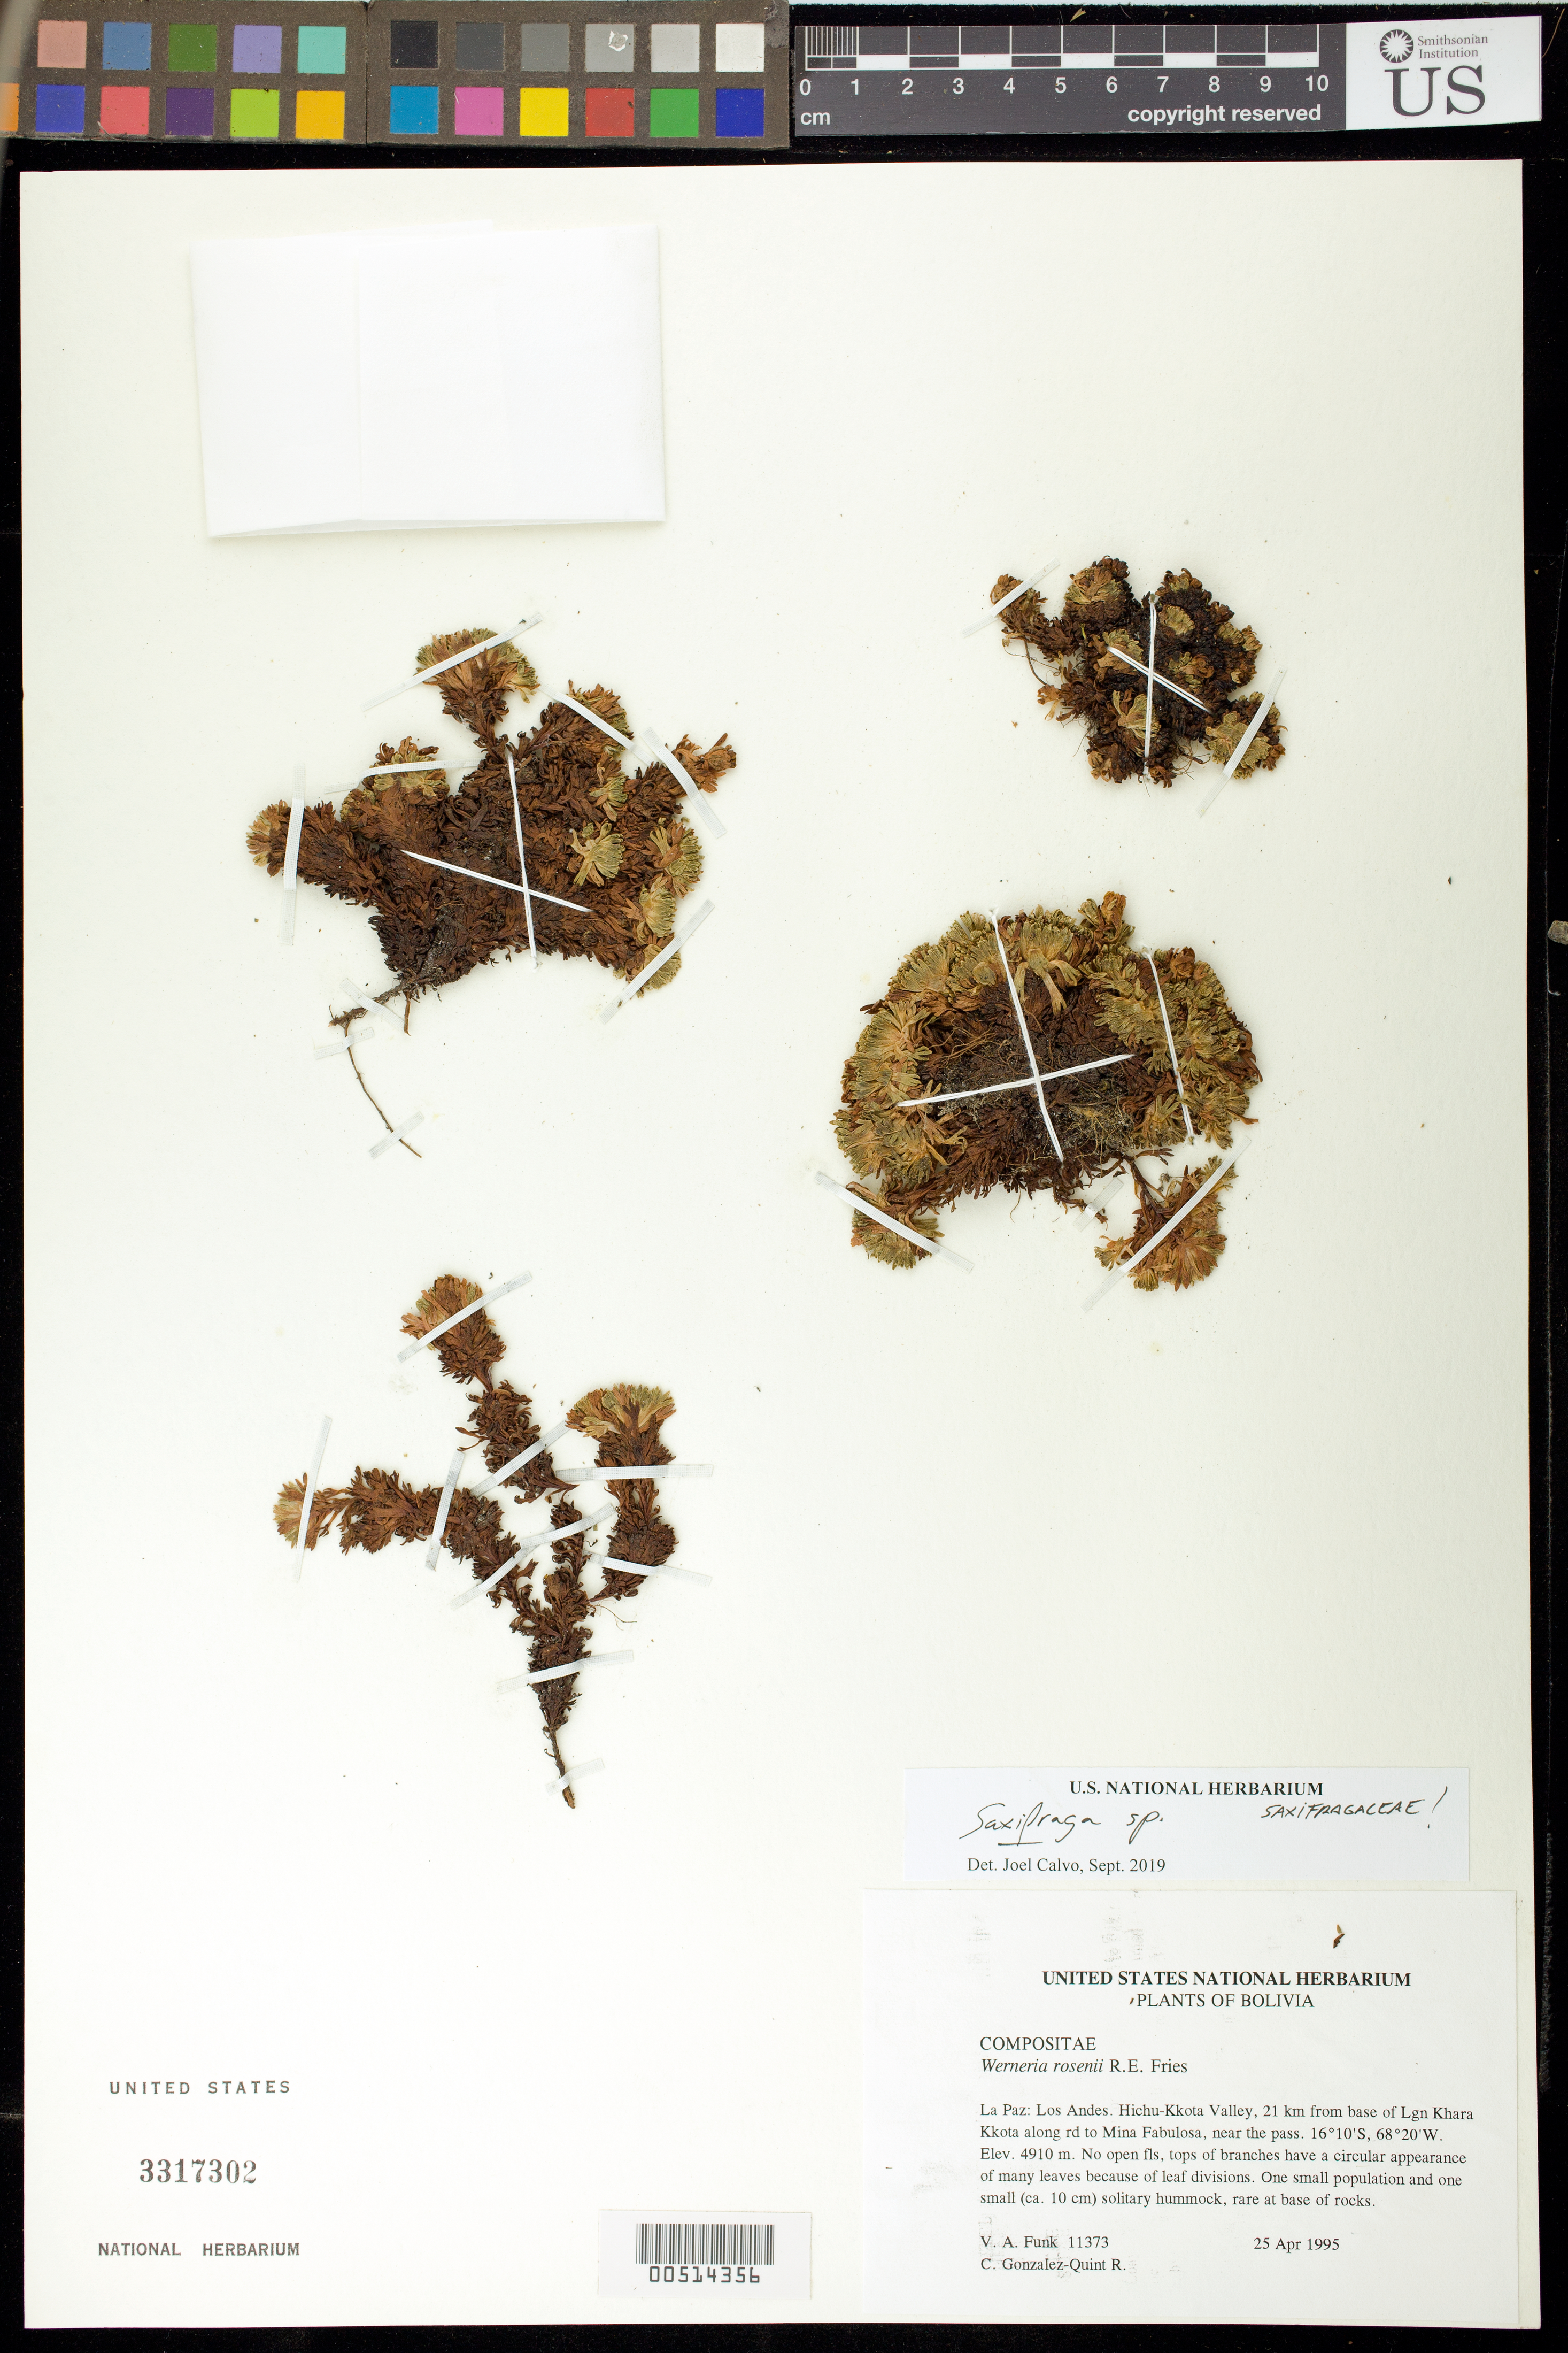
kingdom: Plantae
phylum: Tracheophyta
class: Magnoliopsida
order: Saxifragales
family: Saxifragaceae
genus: Saxifraga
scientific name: Saxifraga sp.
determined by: Calvo, Joel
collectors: V. Funk & C. González-Quint R.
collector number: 11373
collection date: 1995-04-25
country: Bolivia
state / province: La Paz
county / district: Los Andes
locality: Hichu-Kkota Valley, 21 km from base of Lgn Khara Kkota along road to Mina Fabulosa, near the pass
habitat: Rare at base of rocks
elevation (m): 4910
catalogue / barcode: US 3317302